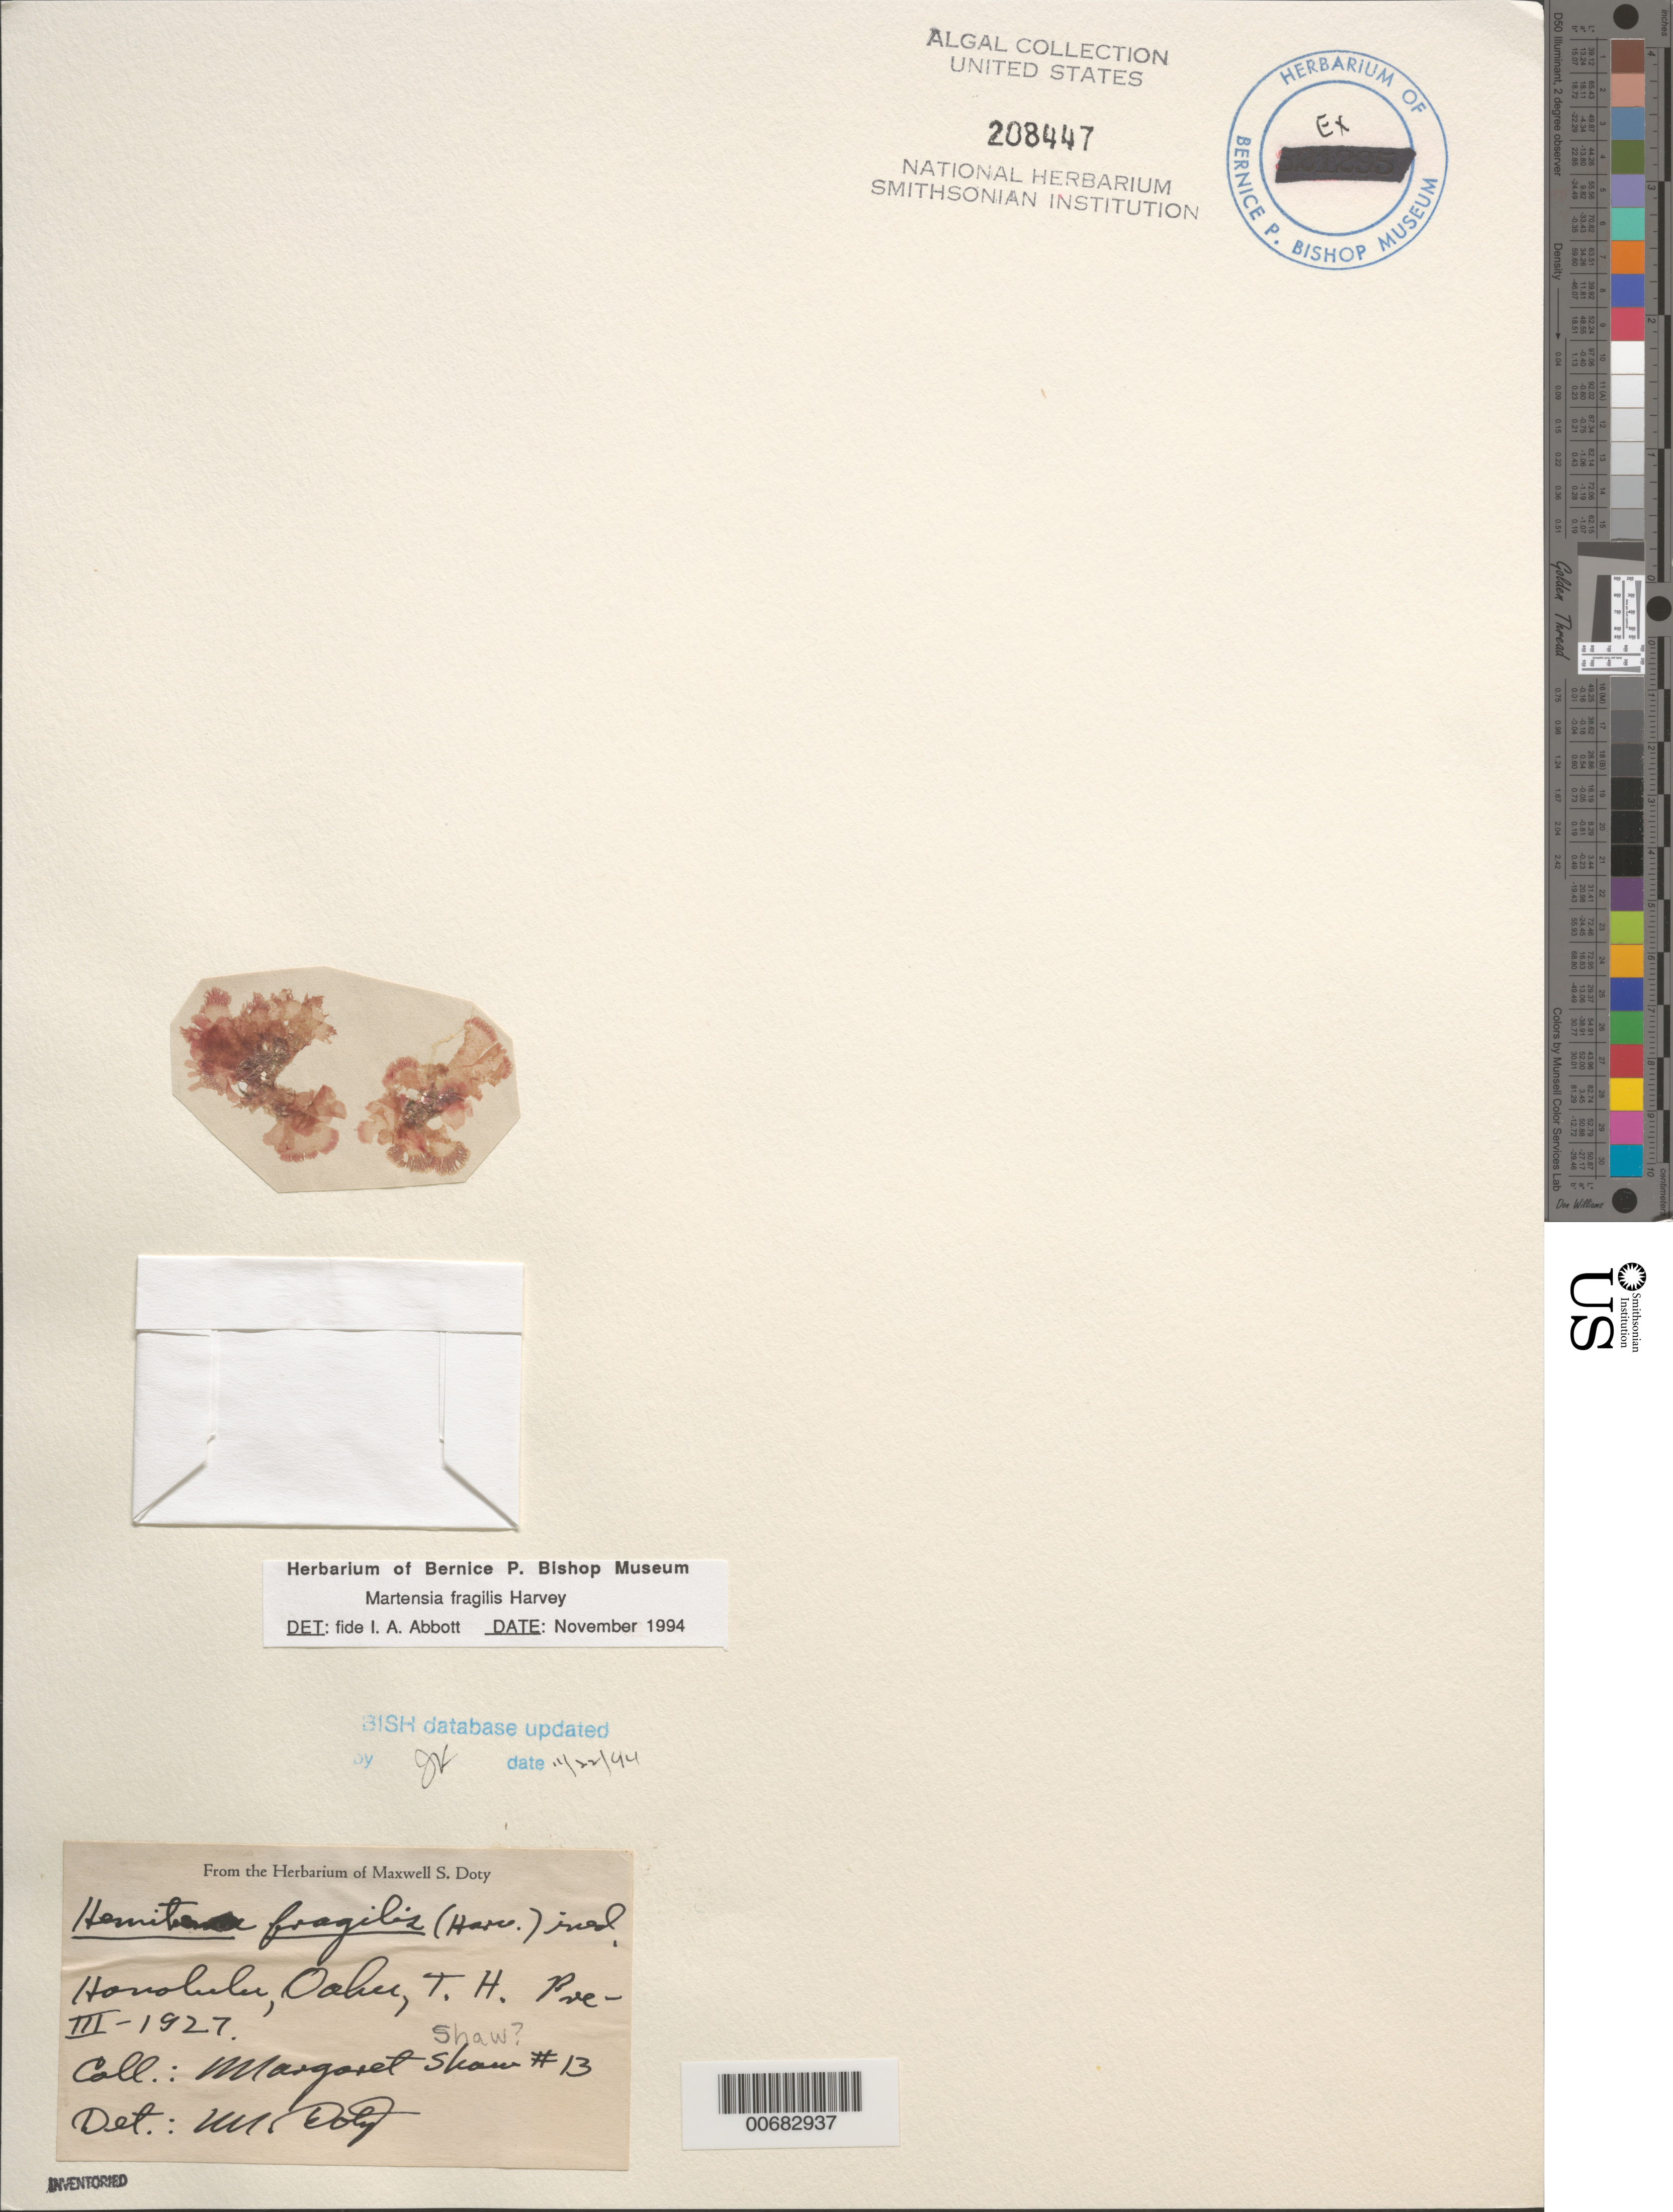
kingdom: Plantae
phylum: Rhodophyta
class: Florideophyceae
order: Ceramiales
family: Delesseriaceae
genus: Martensia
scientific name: Martensia fragilis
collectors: M. Shaw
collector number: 13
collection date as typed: pre-March 1927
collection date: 1927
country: United States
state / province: Hawaii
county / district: Honolulu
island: Oahu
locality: Honolulu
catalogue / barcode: US 208447